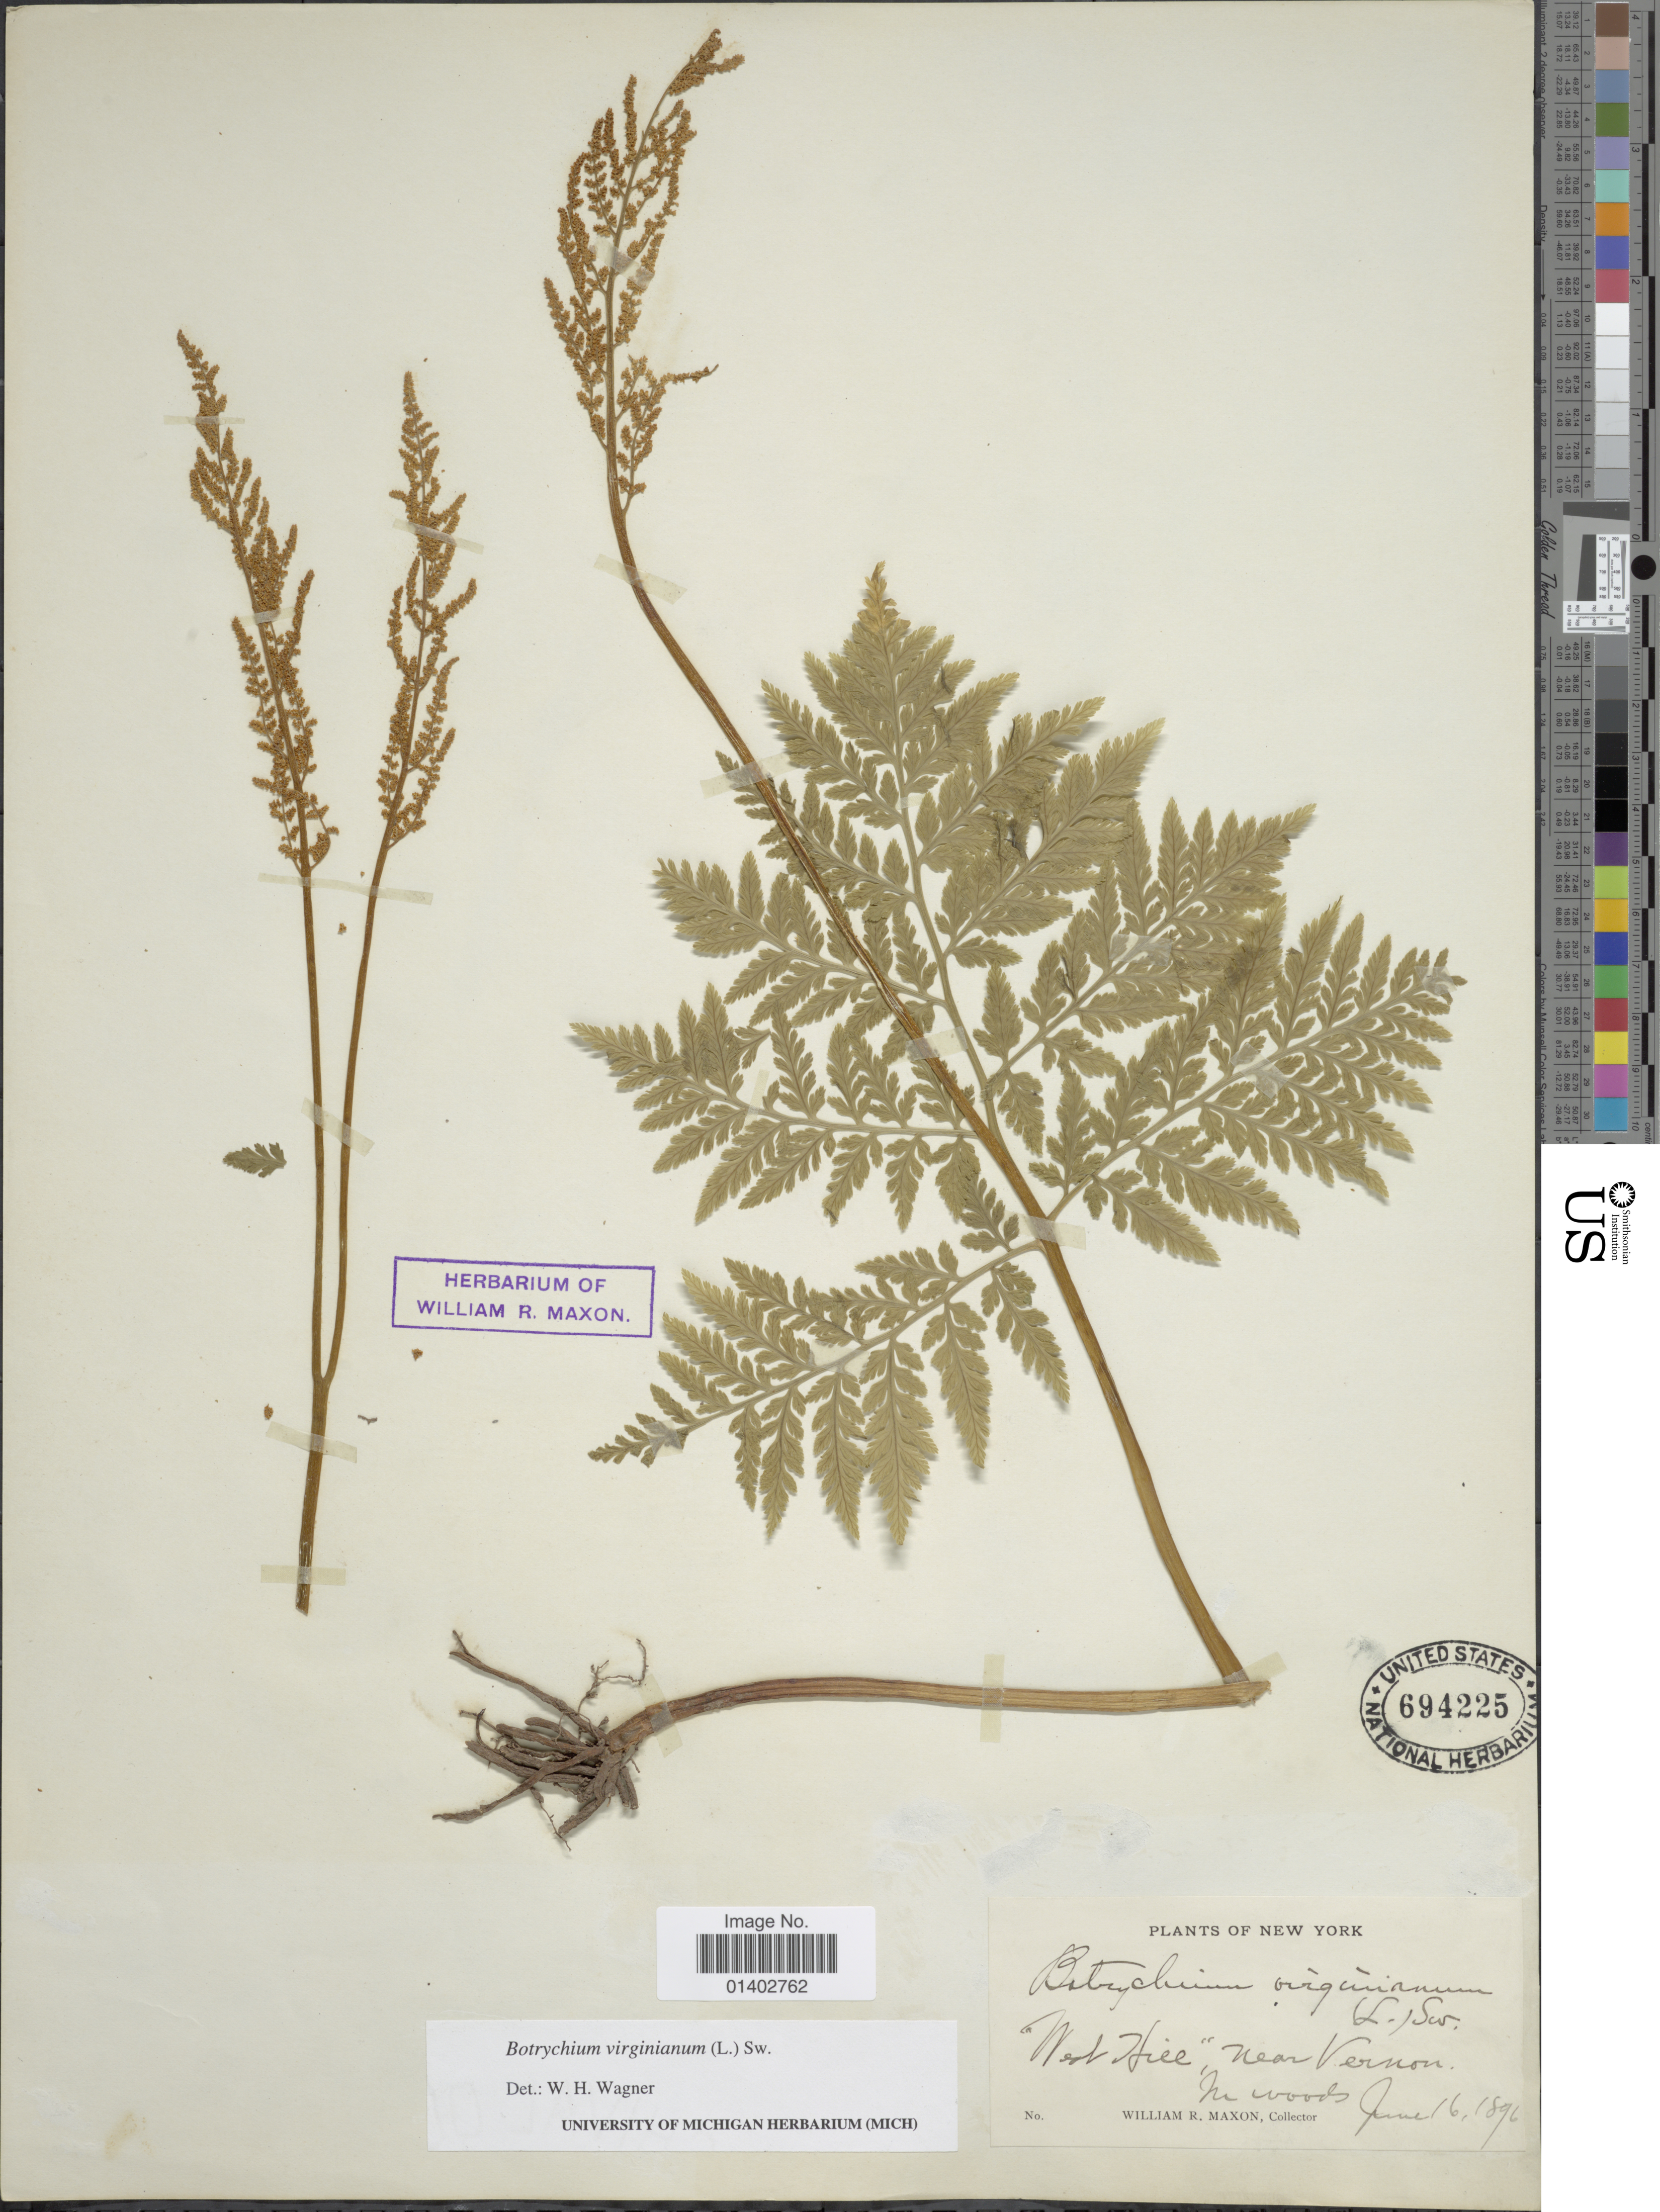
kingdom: Plantae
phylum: Tracheophyta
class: Polypodiopsida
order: Ophioglossales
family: Ophioglossaceae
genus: Botrychium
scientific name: Botrychium virginianum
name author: (L.) Sw.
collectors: W. R. Maxon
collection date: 1896-06-16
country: United States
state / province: New York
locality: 'West Hill', near Vernon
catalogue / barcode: US 694225